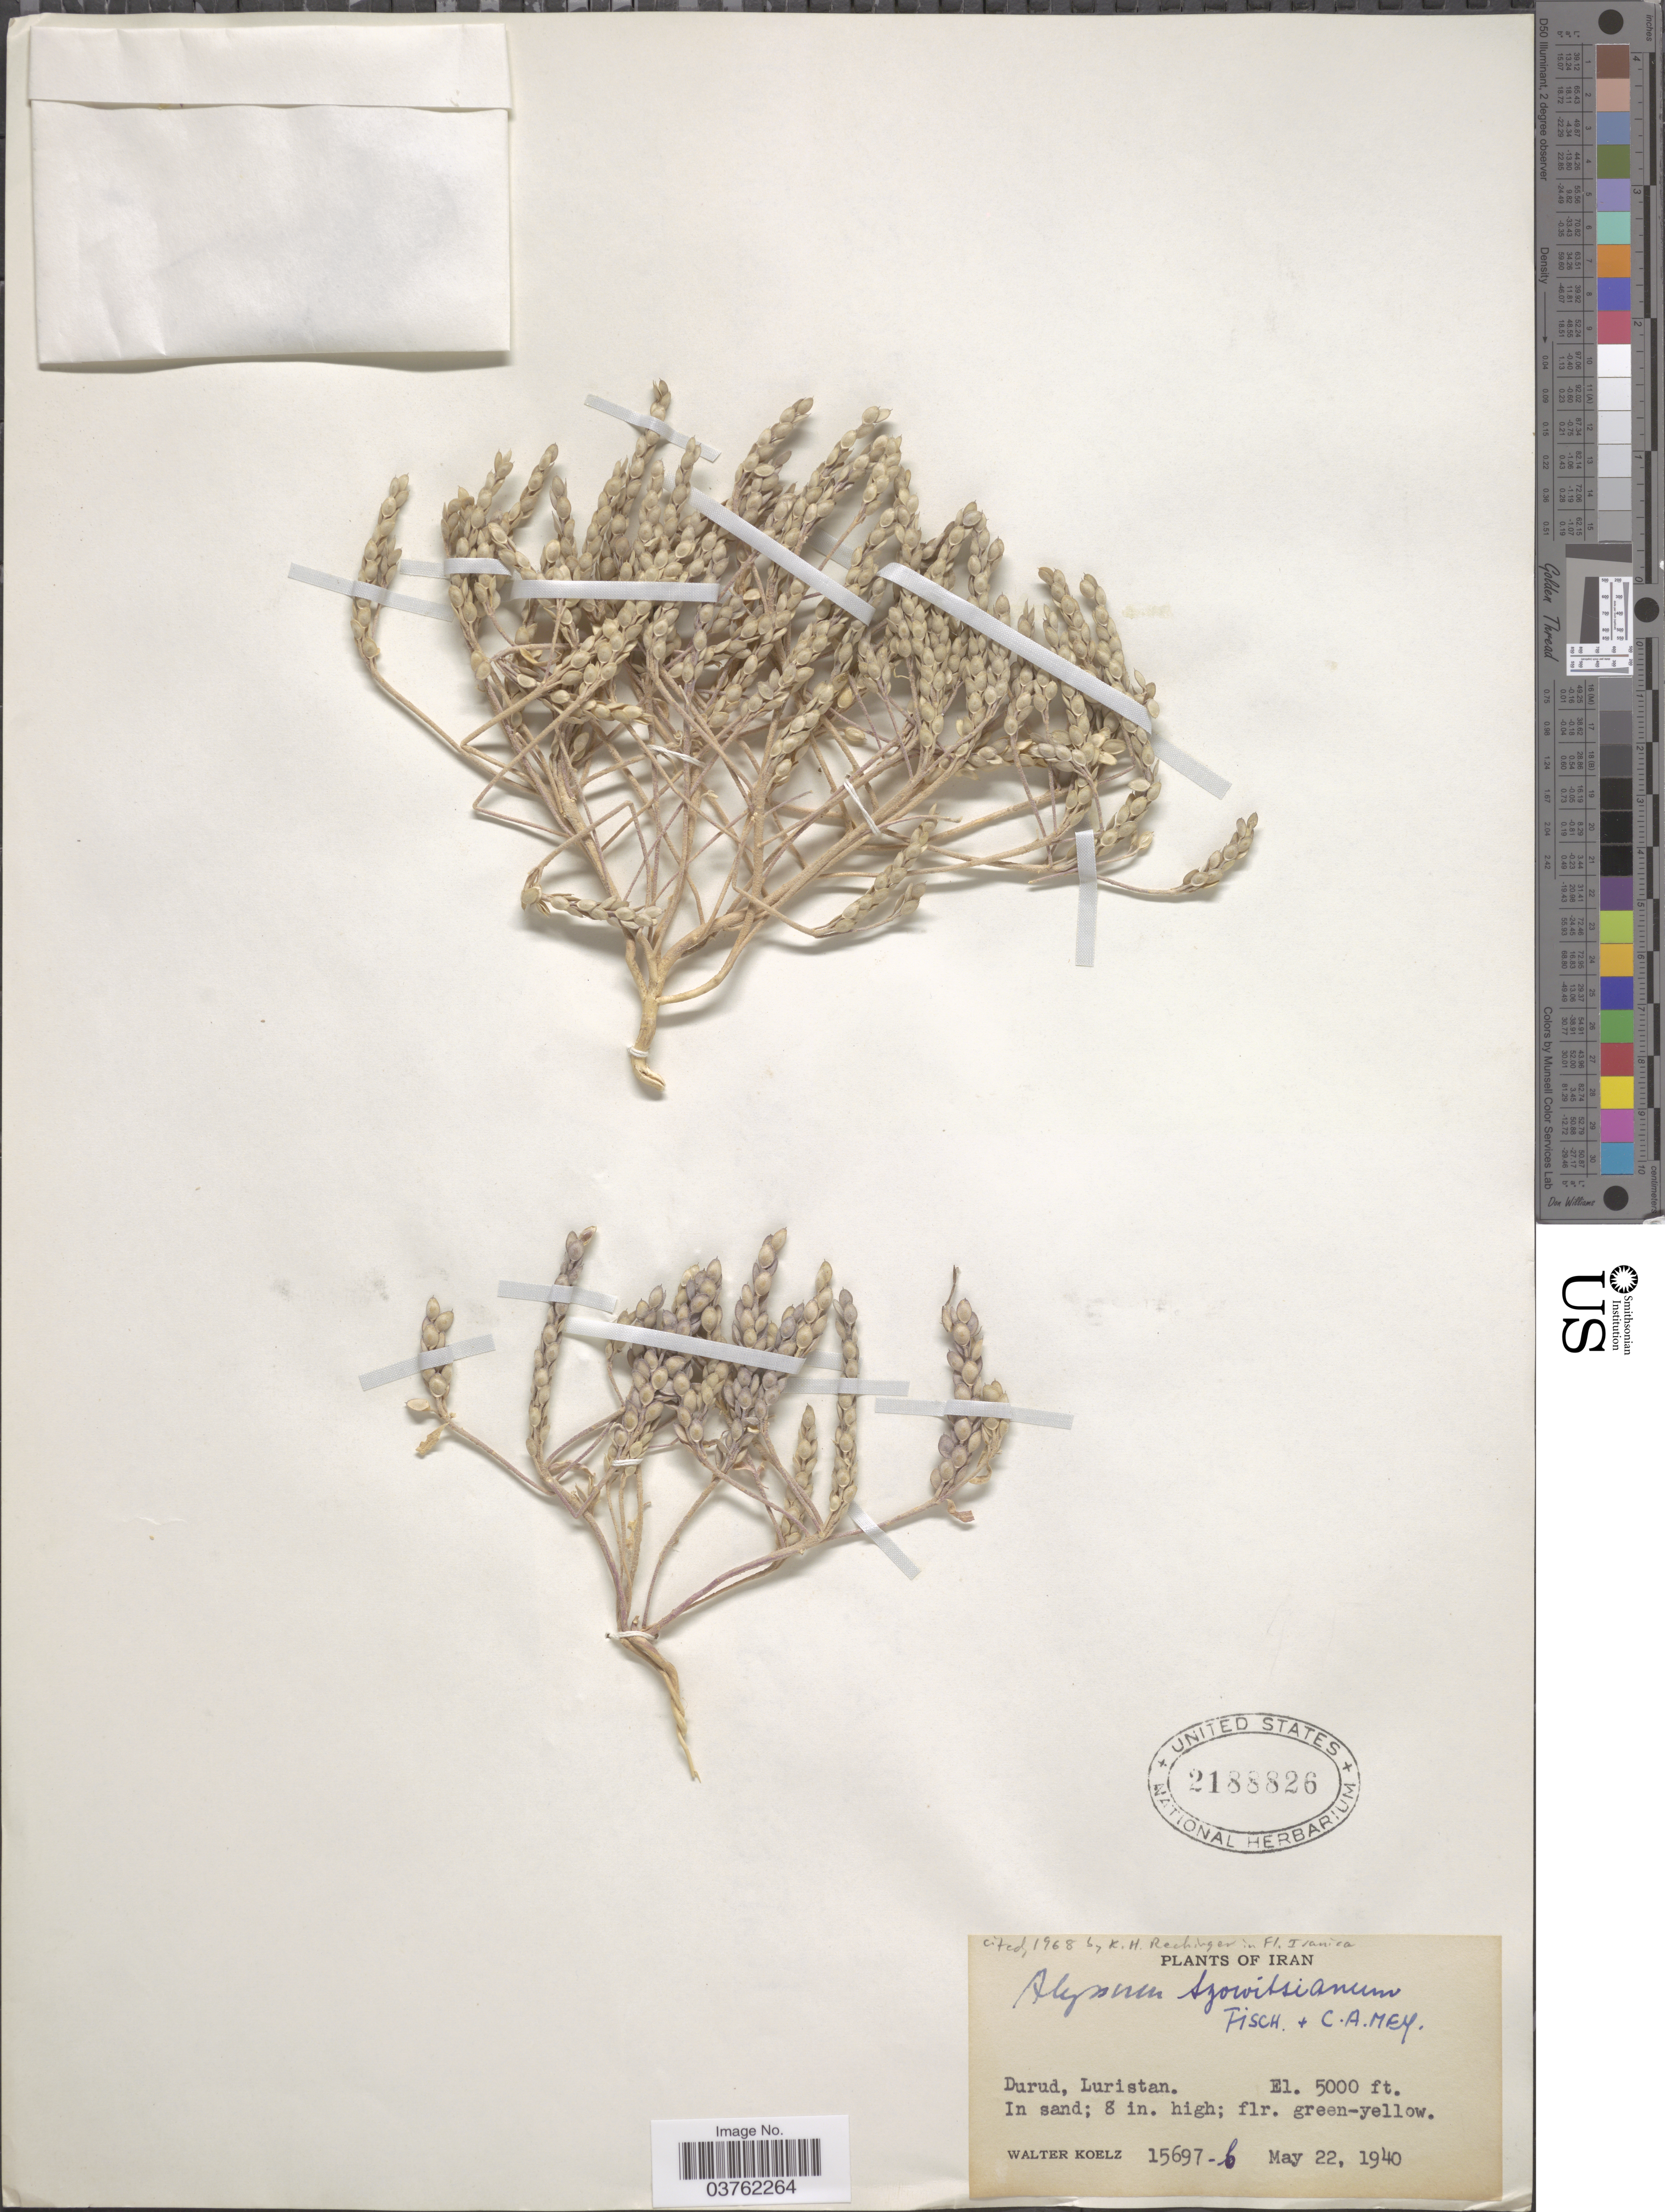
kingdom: Plantae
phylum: Tracheophyta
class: Magnoliopsida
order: Brassicales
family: Brassicaceae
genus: Alyssum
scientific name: Alyssum szovitsianum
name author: Fisch. & C.A. Mey.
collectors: W. N. Koelz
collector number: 15697-b*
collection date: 1940-05-22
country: Iran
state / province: Lorestan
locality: Durud, Luristan.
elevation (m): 1524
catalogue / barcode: US 2188826